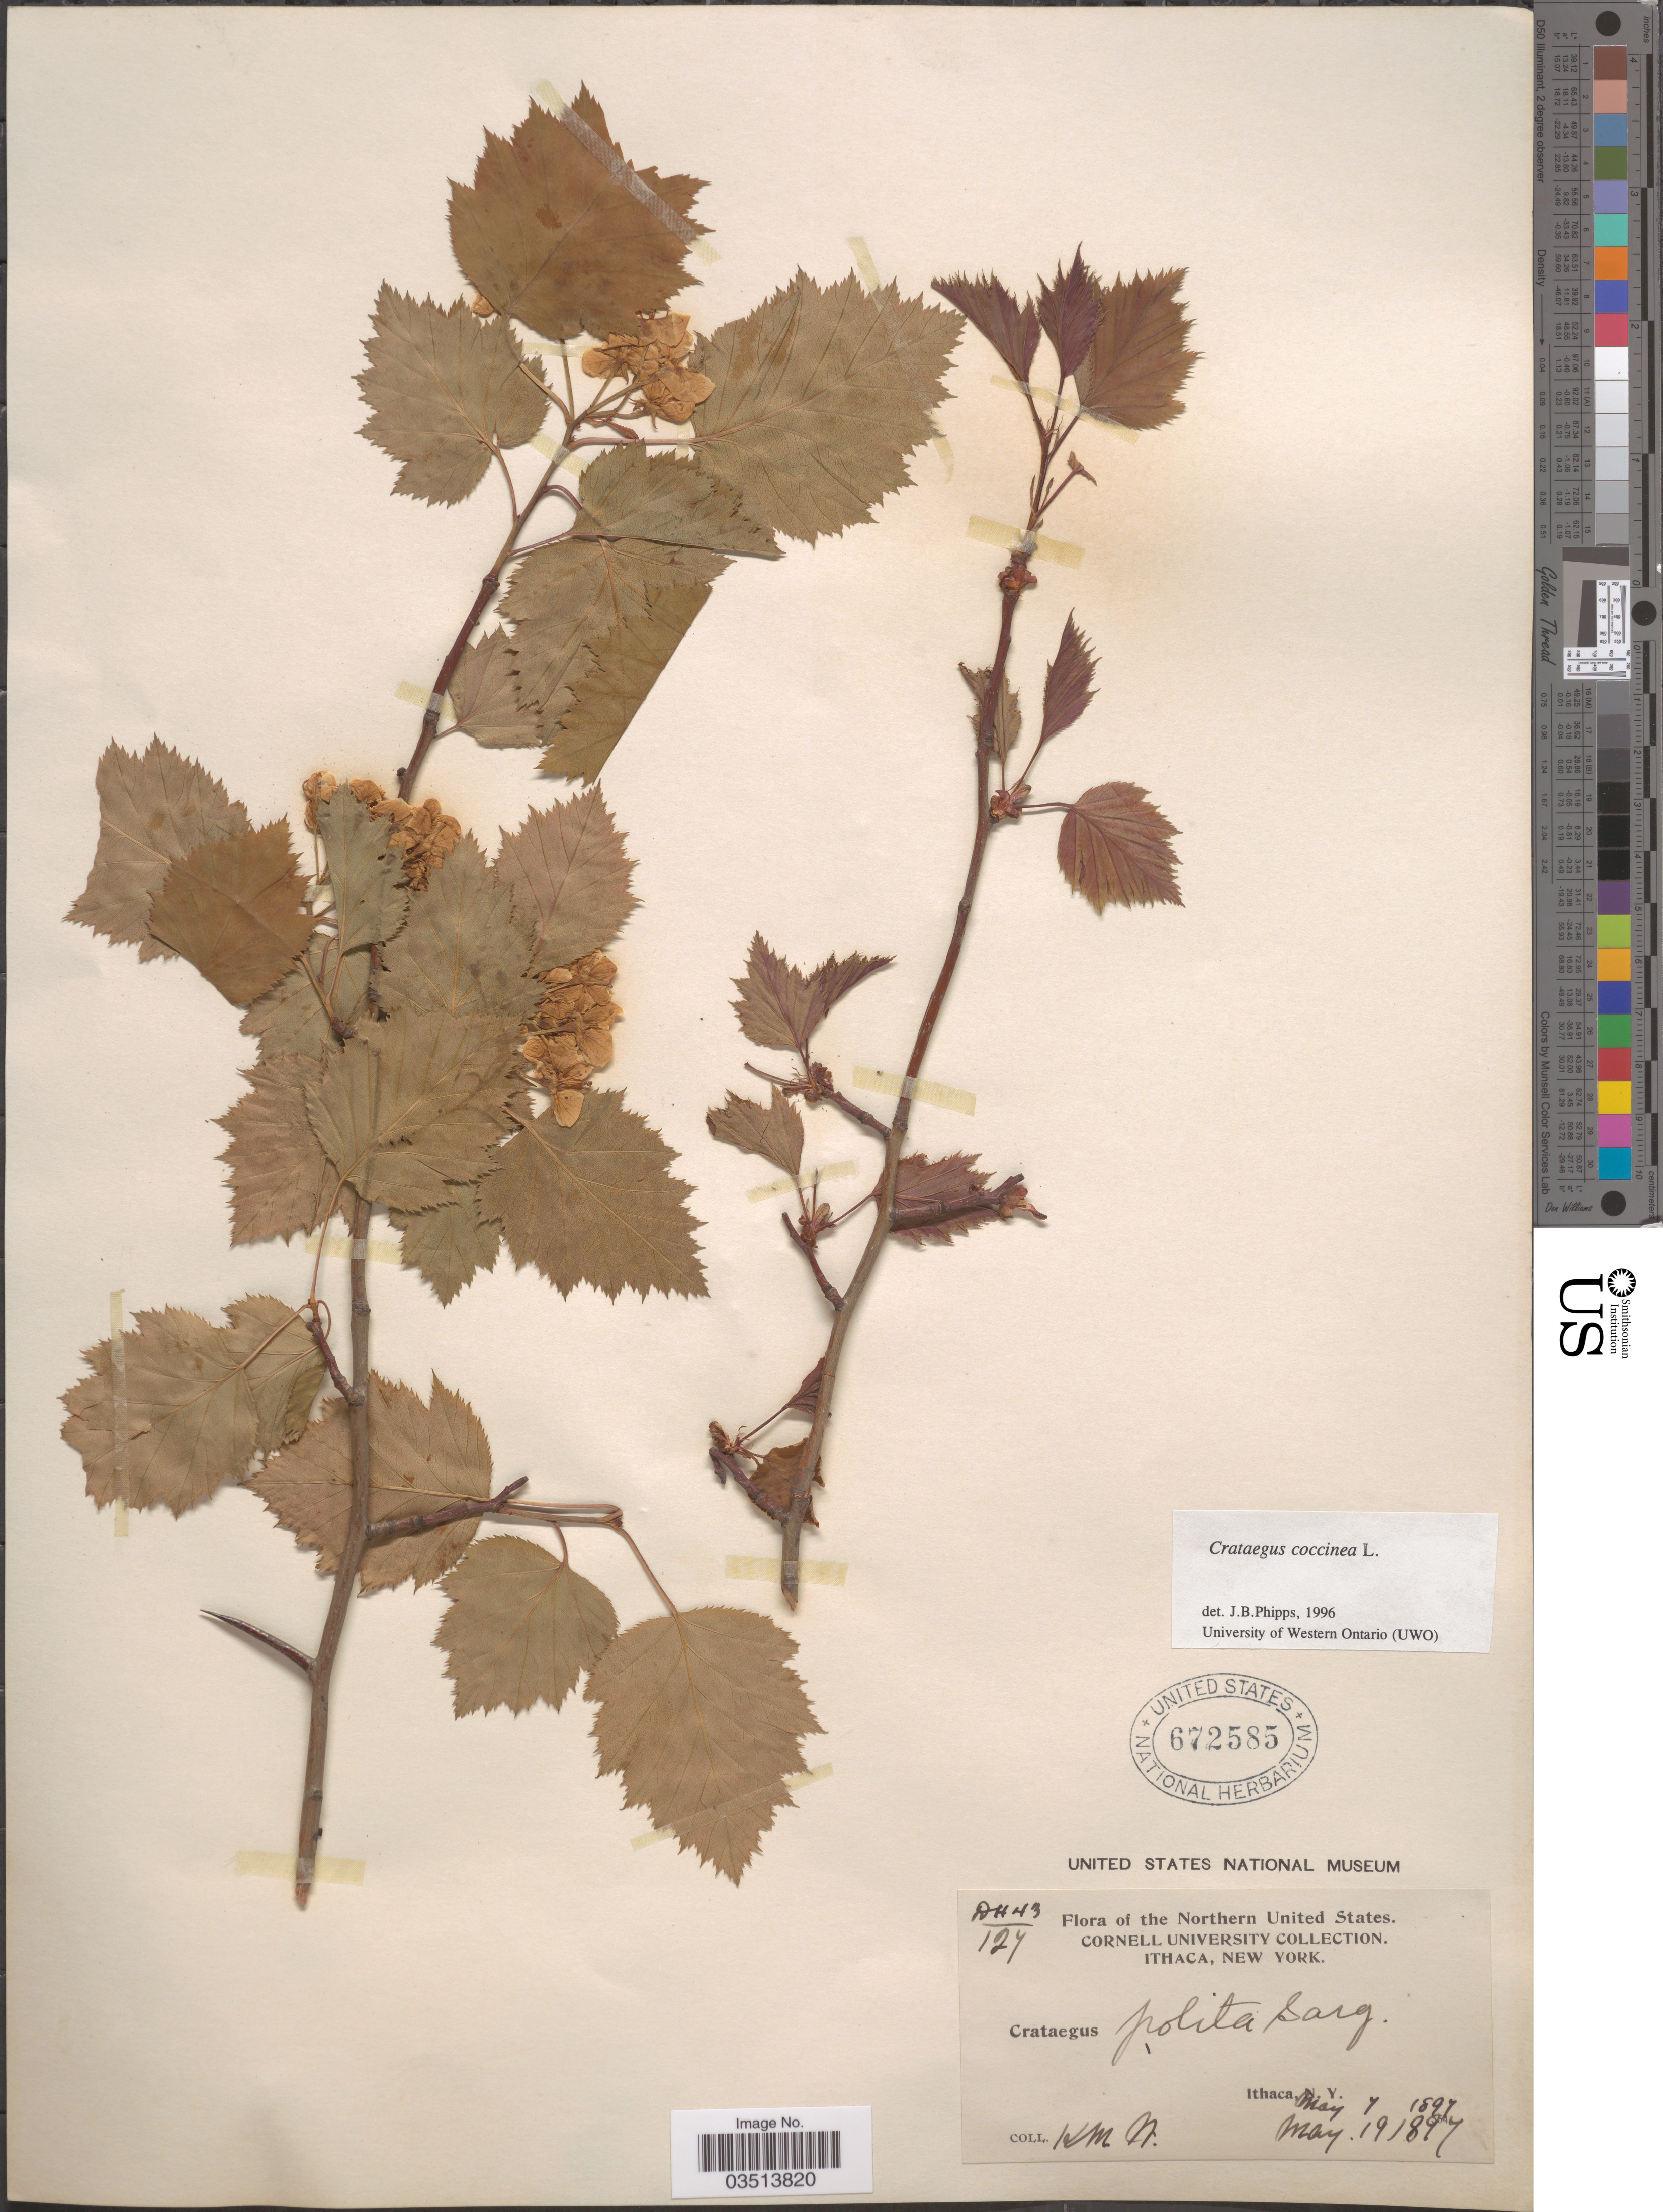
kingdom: Plantae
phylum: Tracheophyta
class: Magnoliopsida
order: Rosales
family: Rosaceae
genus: Crataegus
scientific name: Crataegus coccinea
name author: Ashe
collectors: K. M. Wiegand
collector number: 127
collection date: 1897-05-07/1897-05-19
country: United States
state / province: New York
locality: Northern United States. Ithaca.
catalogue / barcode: US 672585